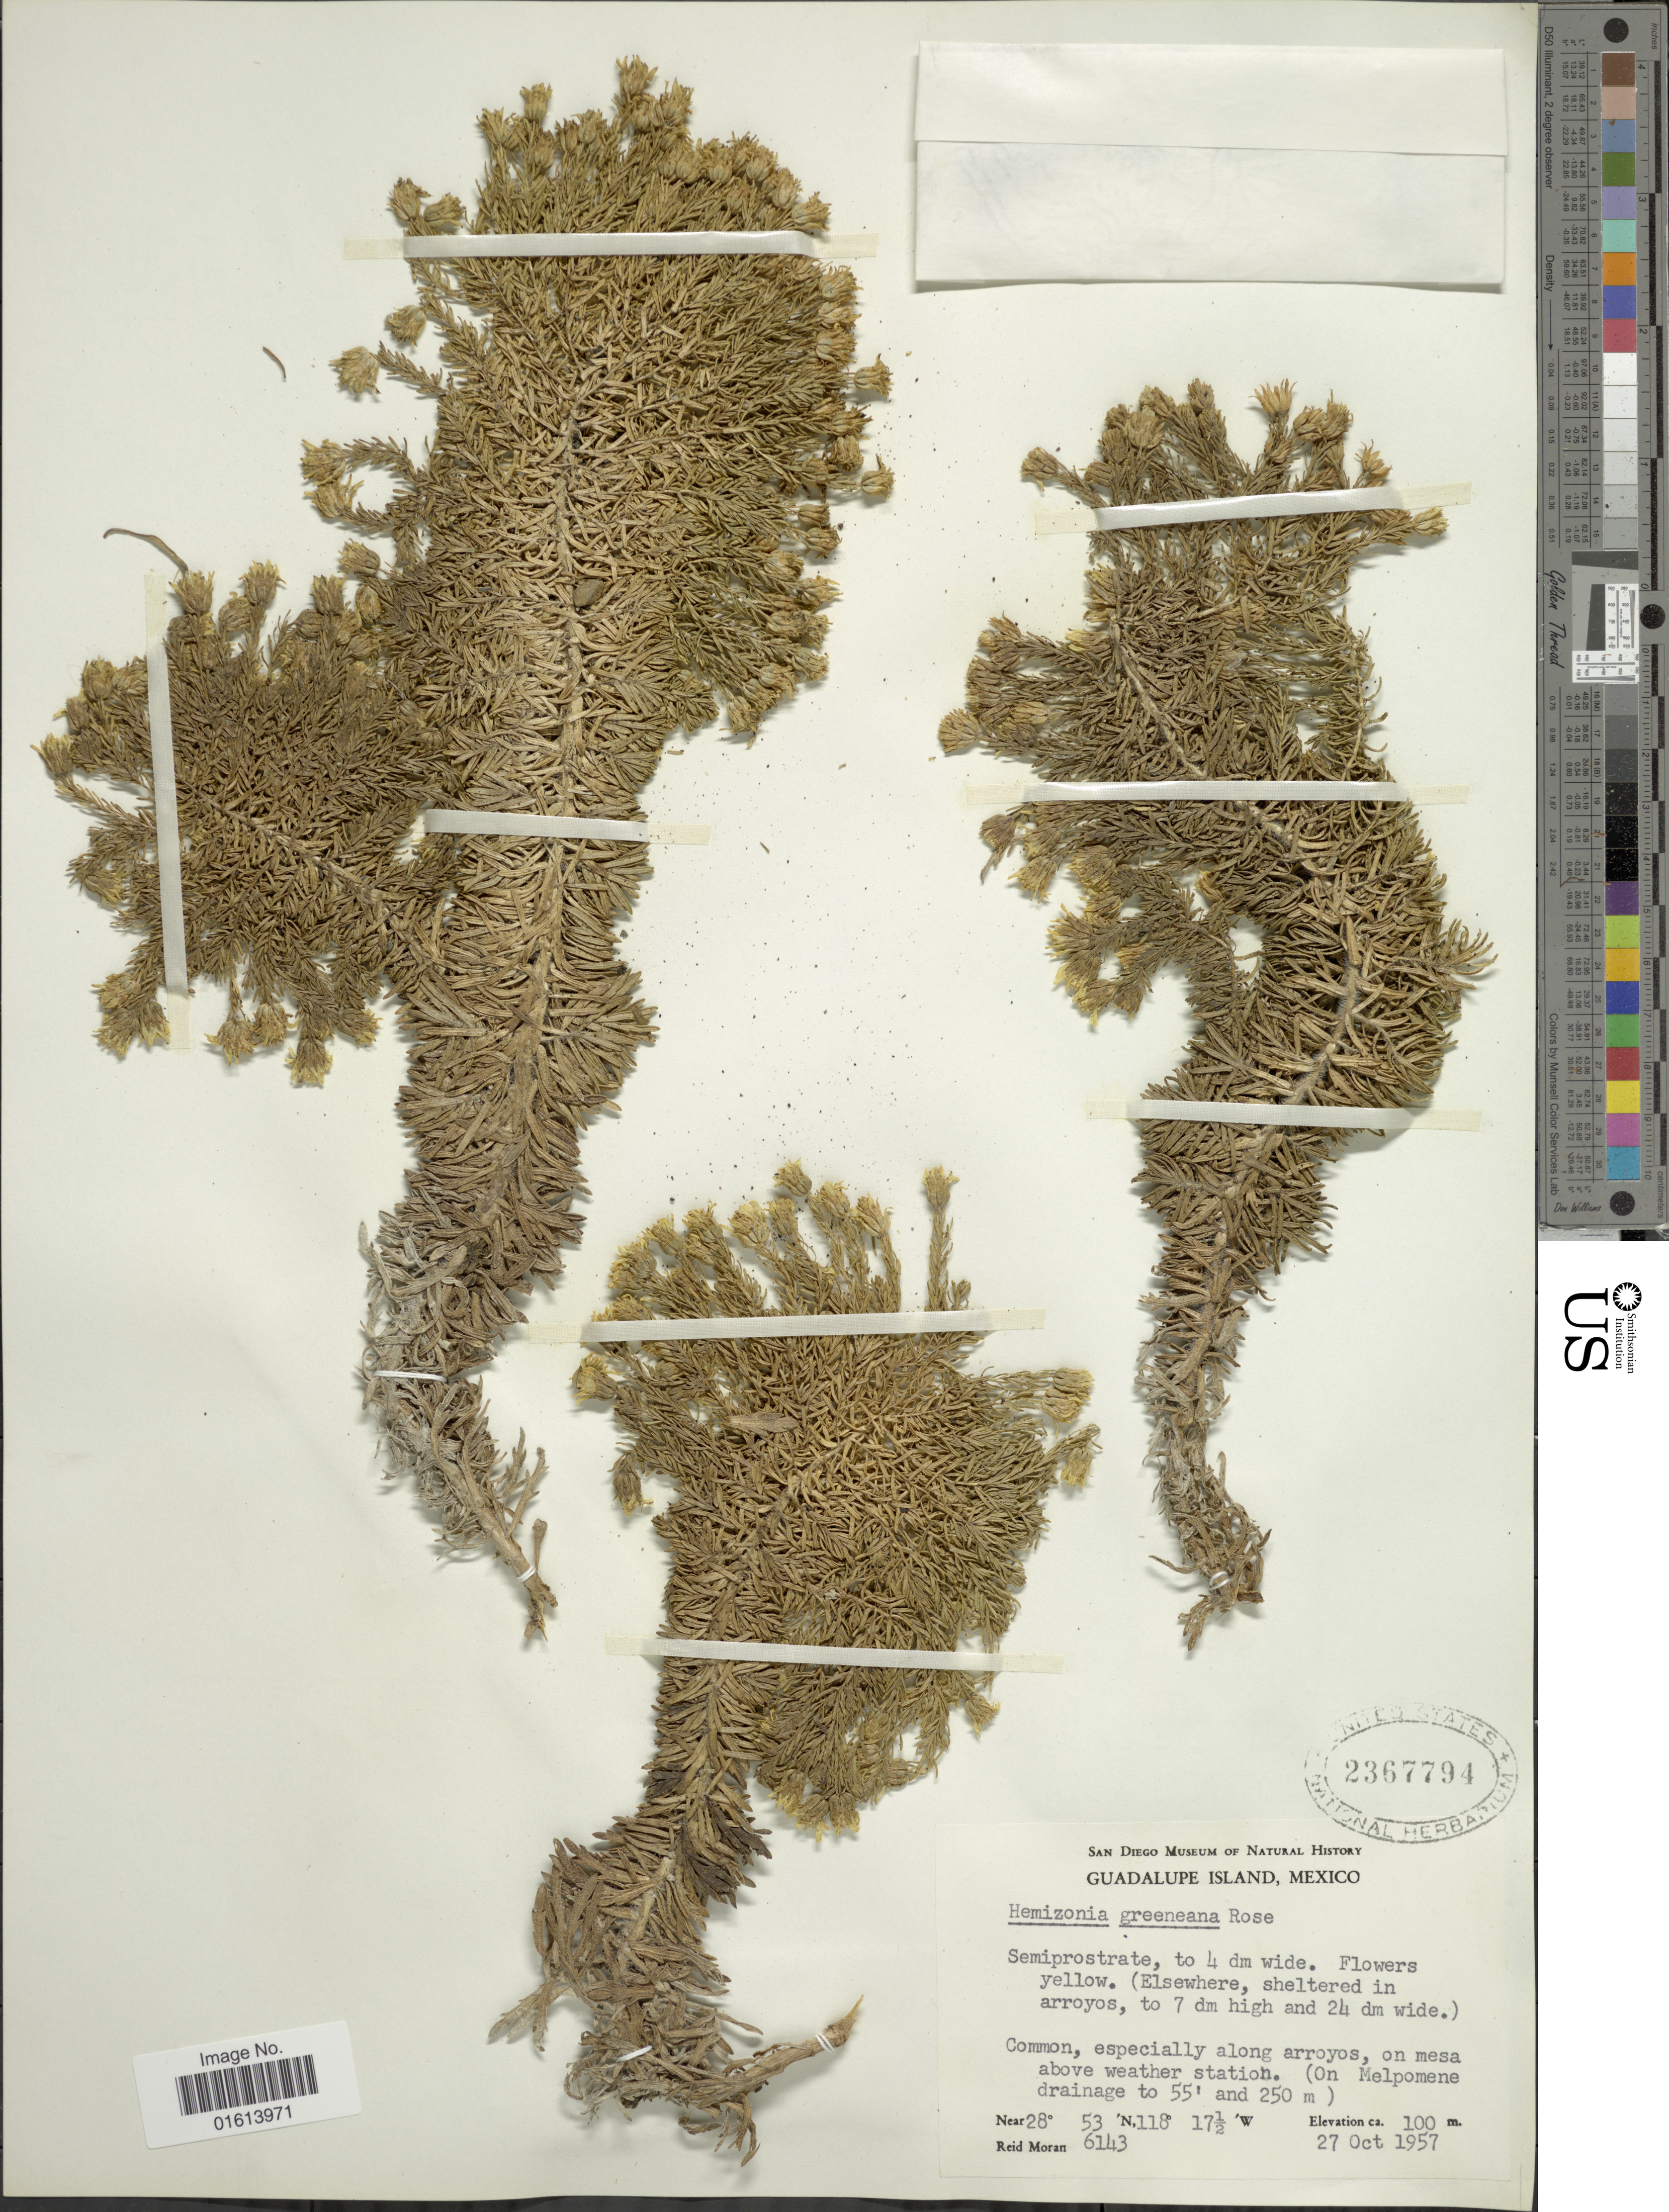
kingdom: Plantae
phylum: Tracheophyta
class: Magnoliopsida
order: Asterales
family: Asteraceae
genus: Deinandra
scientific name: Deinandra greeneana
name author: (Rose) B.G. Baldwin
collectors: R. V. Moran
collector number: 6143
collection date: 1957-10-27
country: Mexico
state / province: Baja California Norte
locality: Guadalupe Island, on Melpomene drainage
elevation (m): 100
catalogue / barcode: US 2367794